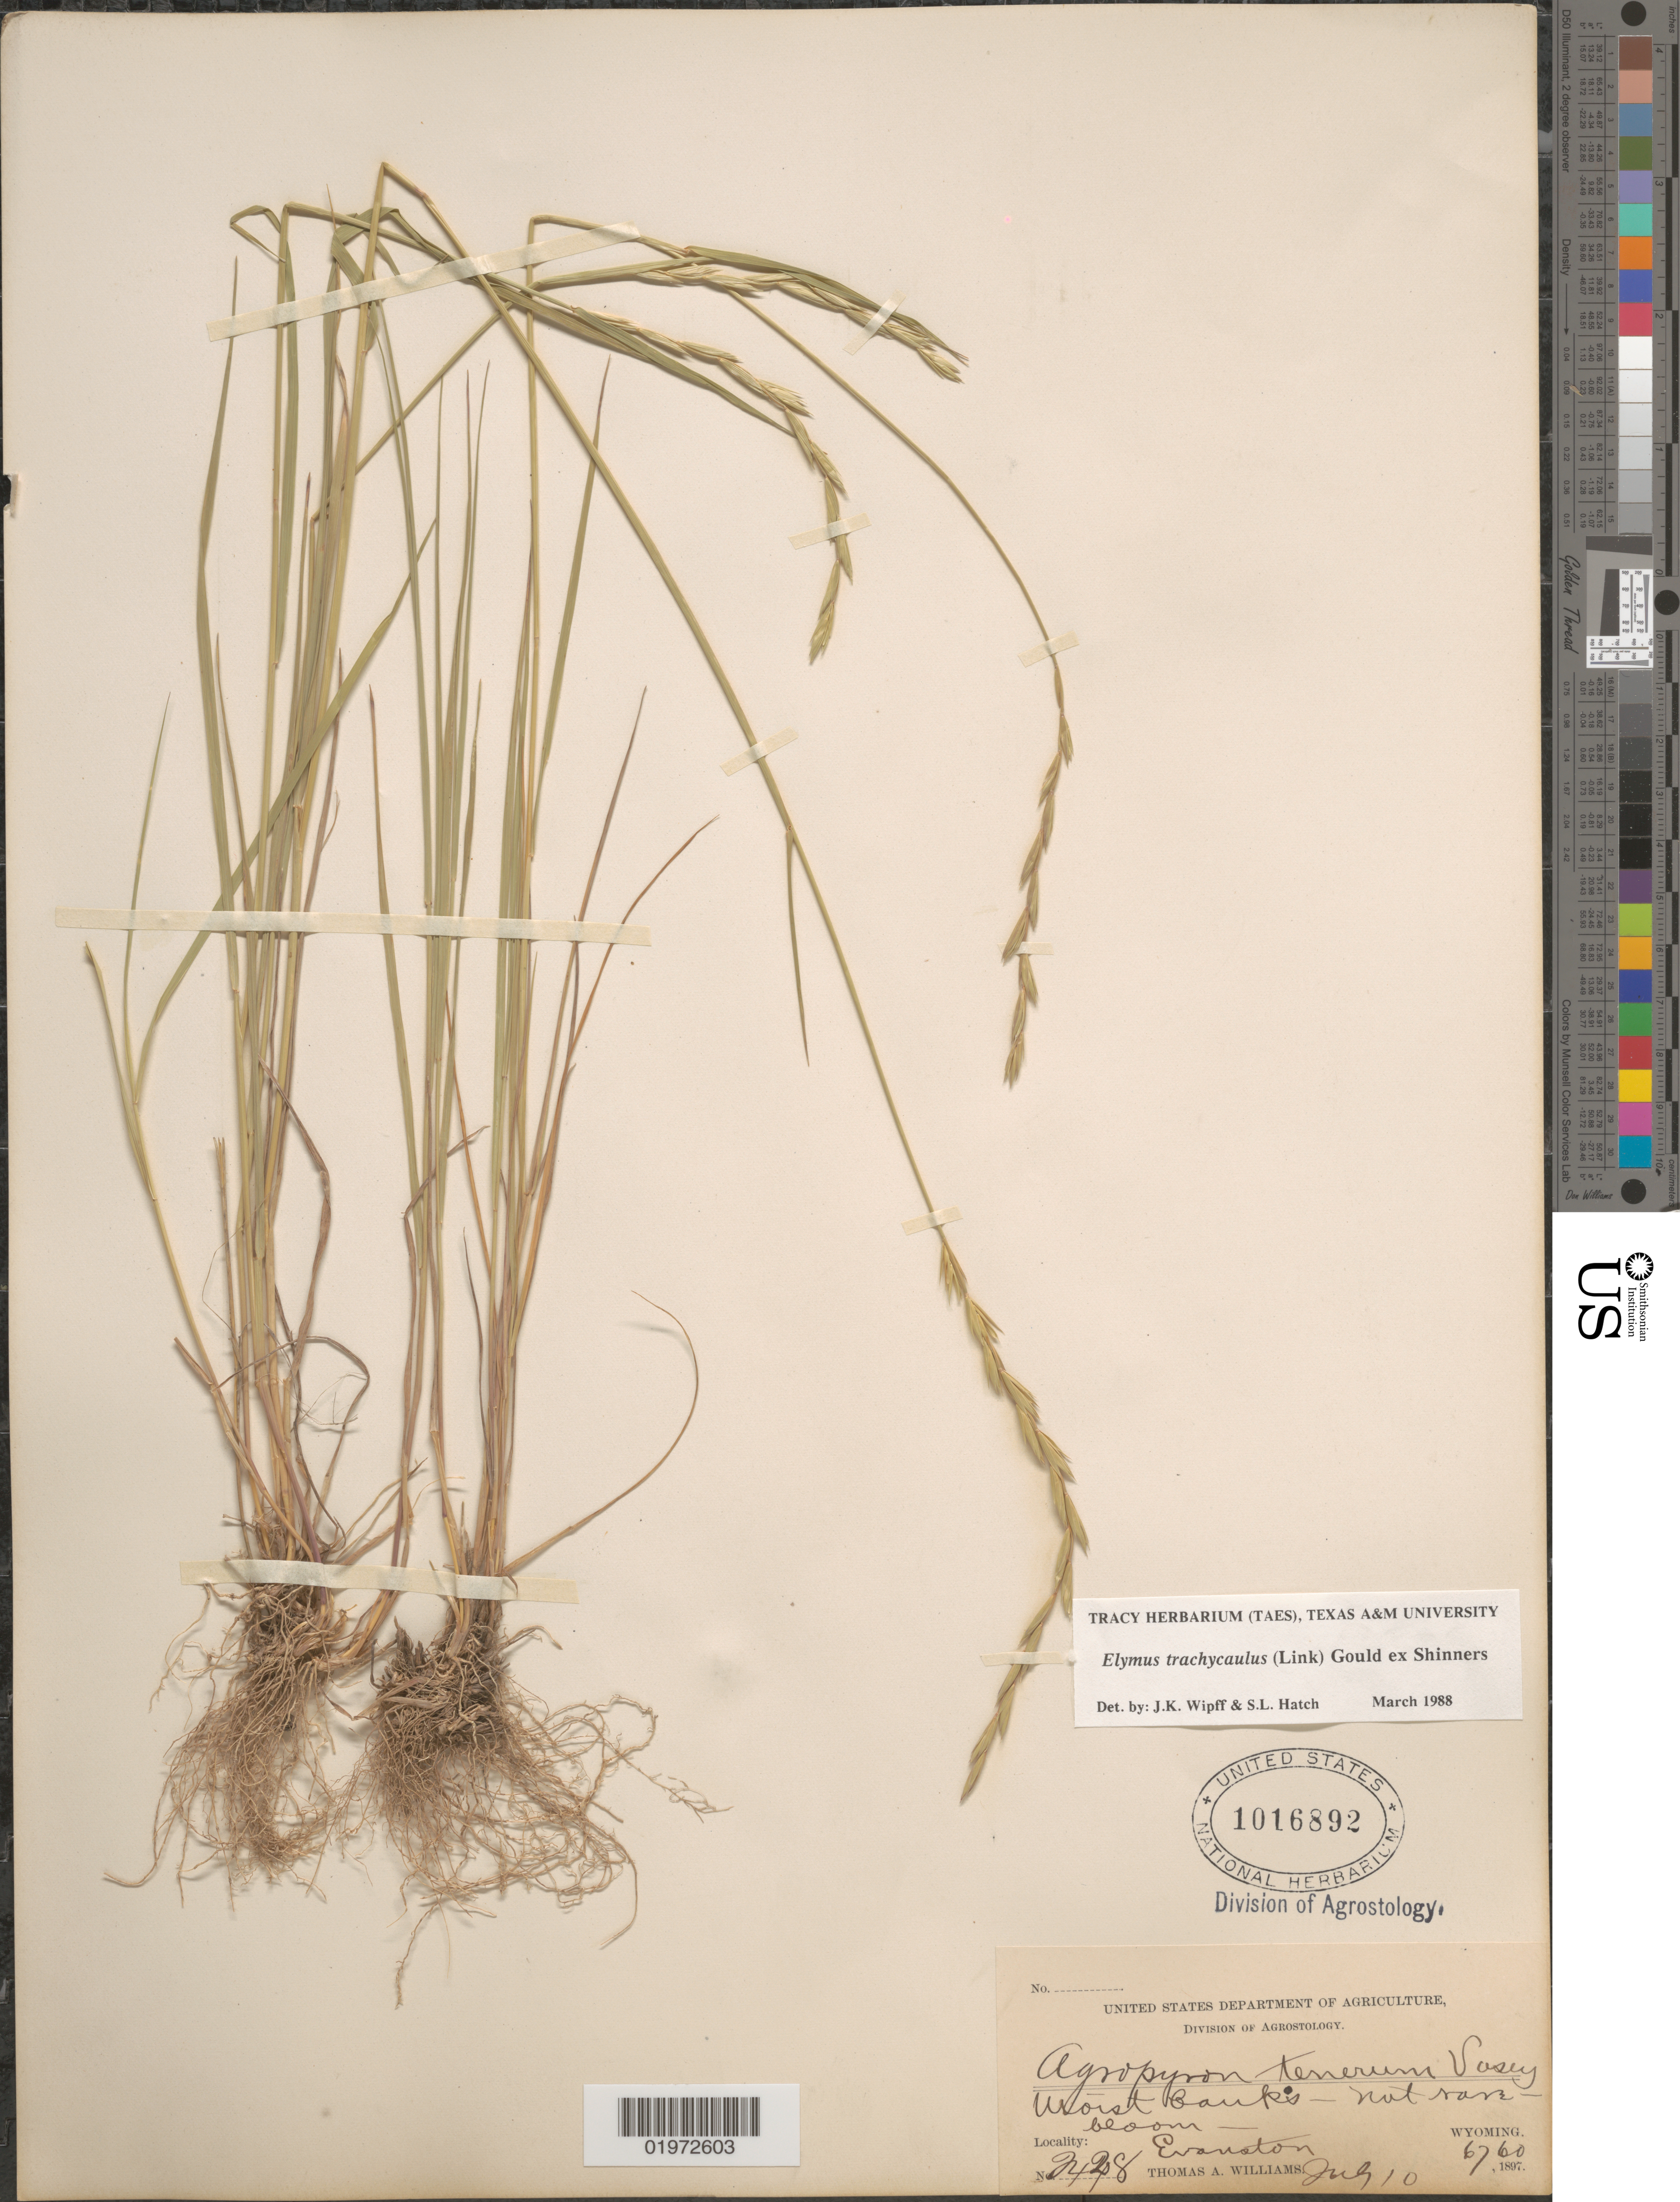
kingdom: Plantae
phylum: Tracheophyta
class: Liliopsida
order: Poales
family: Poaceae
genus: Elymus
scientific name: Elymus trachycaulus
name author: (Link) Gould ex Shinners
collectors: T. A. Williams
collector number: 2428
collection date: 1897-07-10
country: United States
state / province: Wyoming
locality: Evanston.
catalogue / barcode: US 1016892